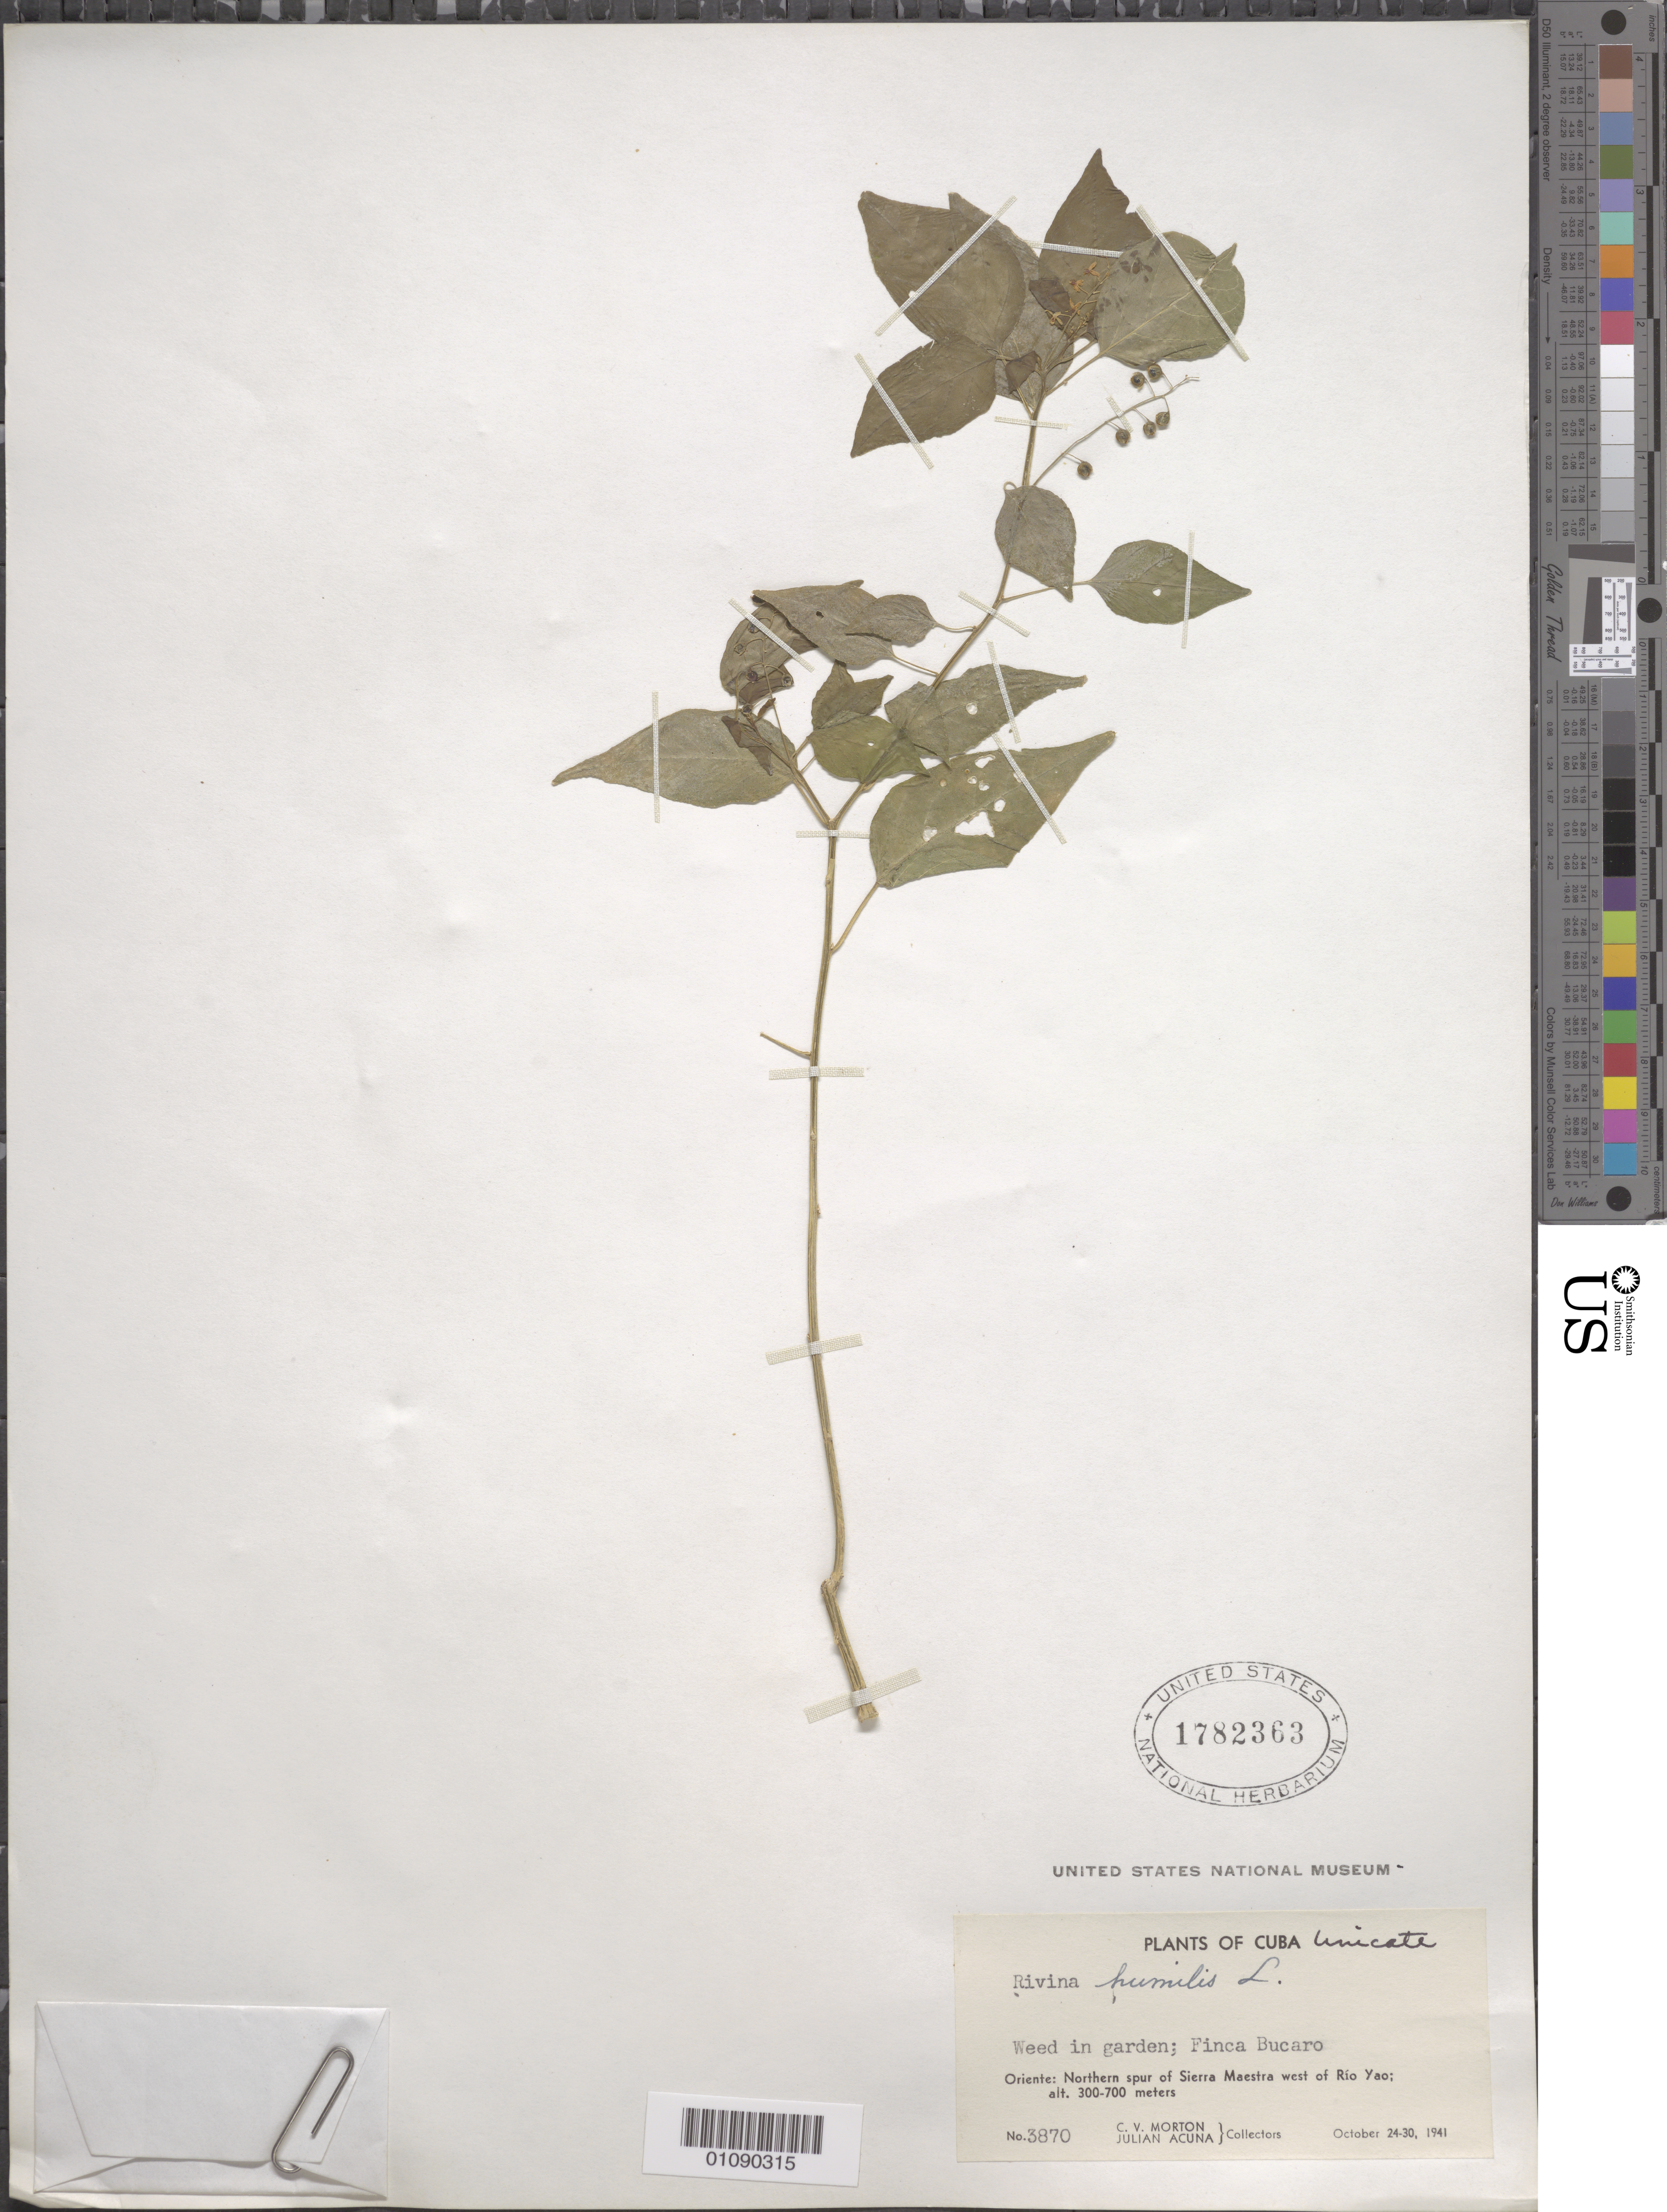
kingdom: Plantae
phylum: Tracheophyta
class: Magnoliopsida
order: Caryophyllales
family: Phytolaccaceae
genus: Rivina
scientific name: Rivina humilis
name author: L.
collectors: C. V. Morton & J. Acuña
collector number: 3870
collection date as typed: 24 Oct 1941 to 30 Oct 1941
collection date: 1941-10-24/1941-10-30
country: Cuba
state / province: Oriente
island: Cuba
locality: Oriente: N spur of Sierra Maestra W of Rio Yao Finca Bucaro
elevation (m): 300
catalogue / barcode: US 1782363